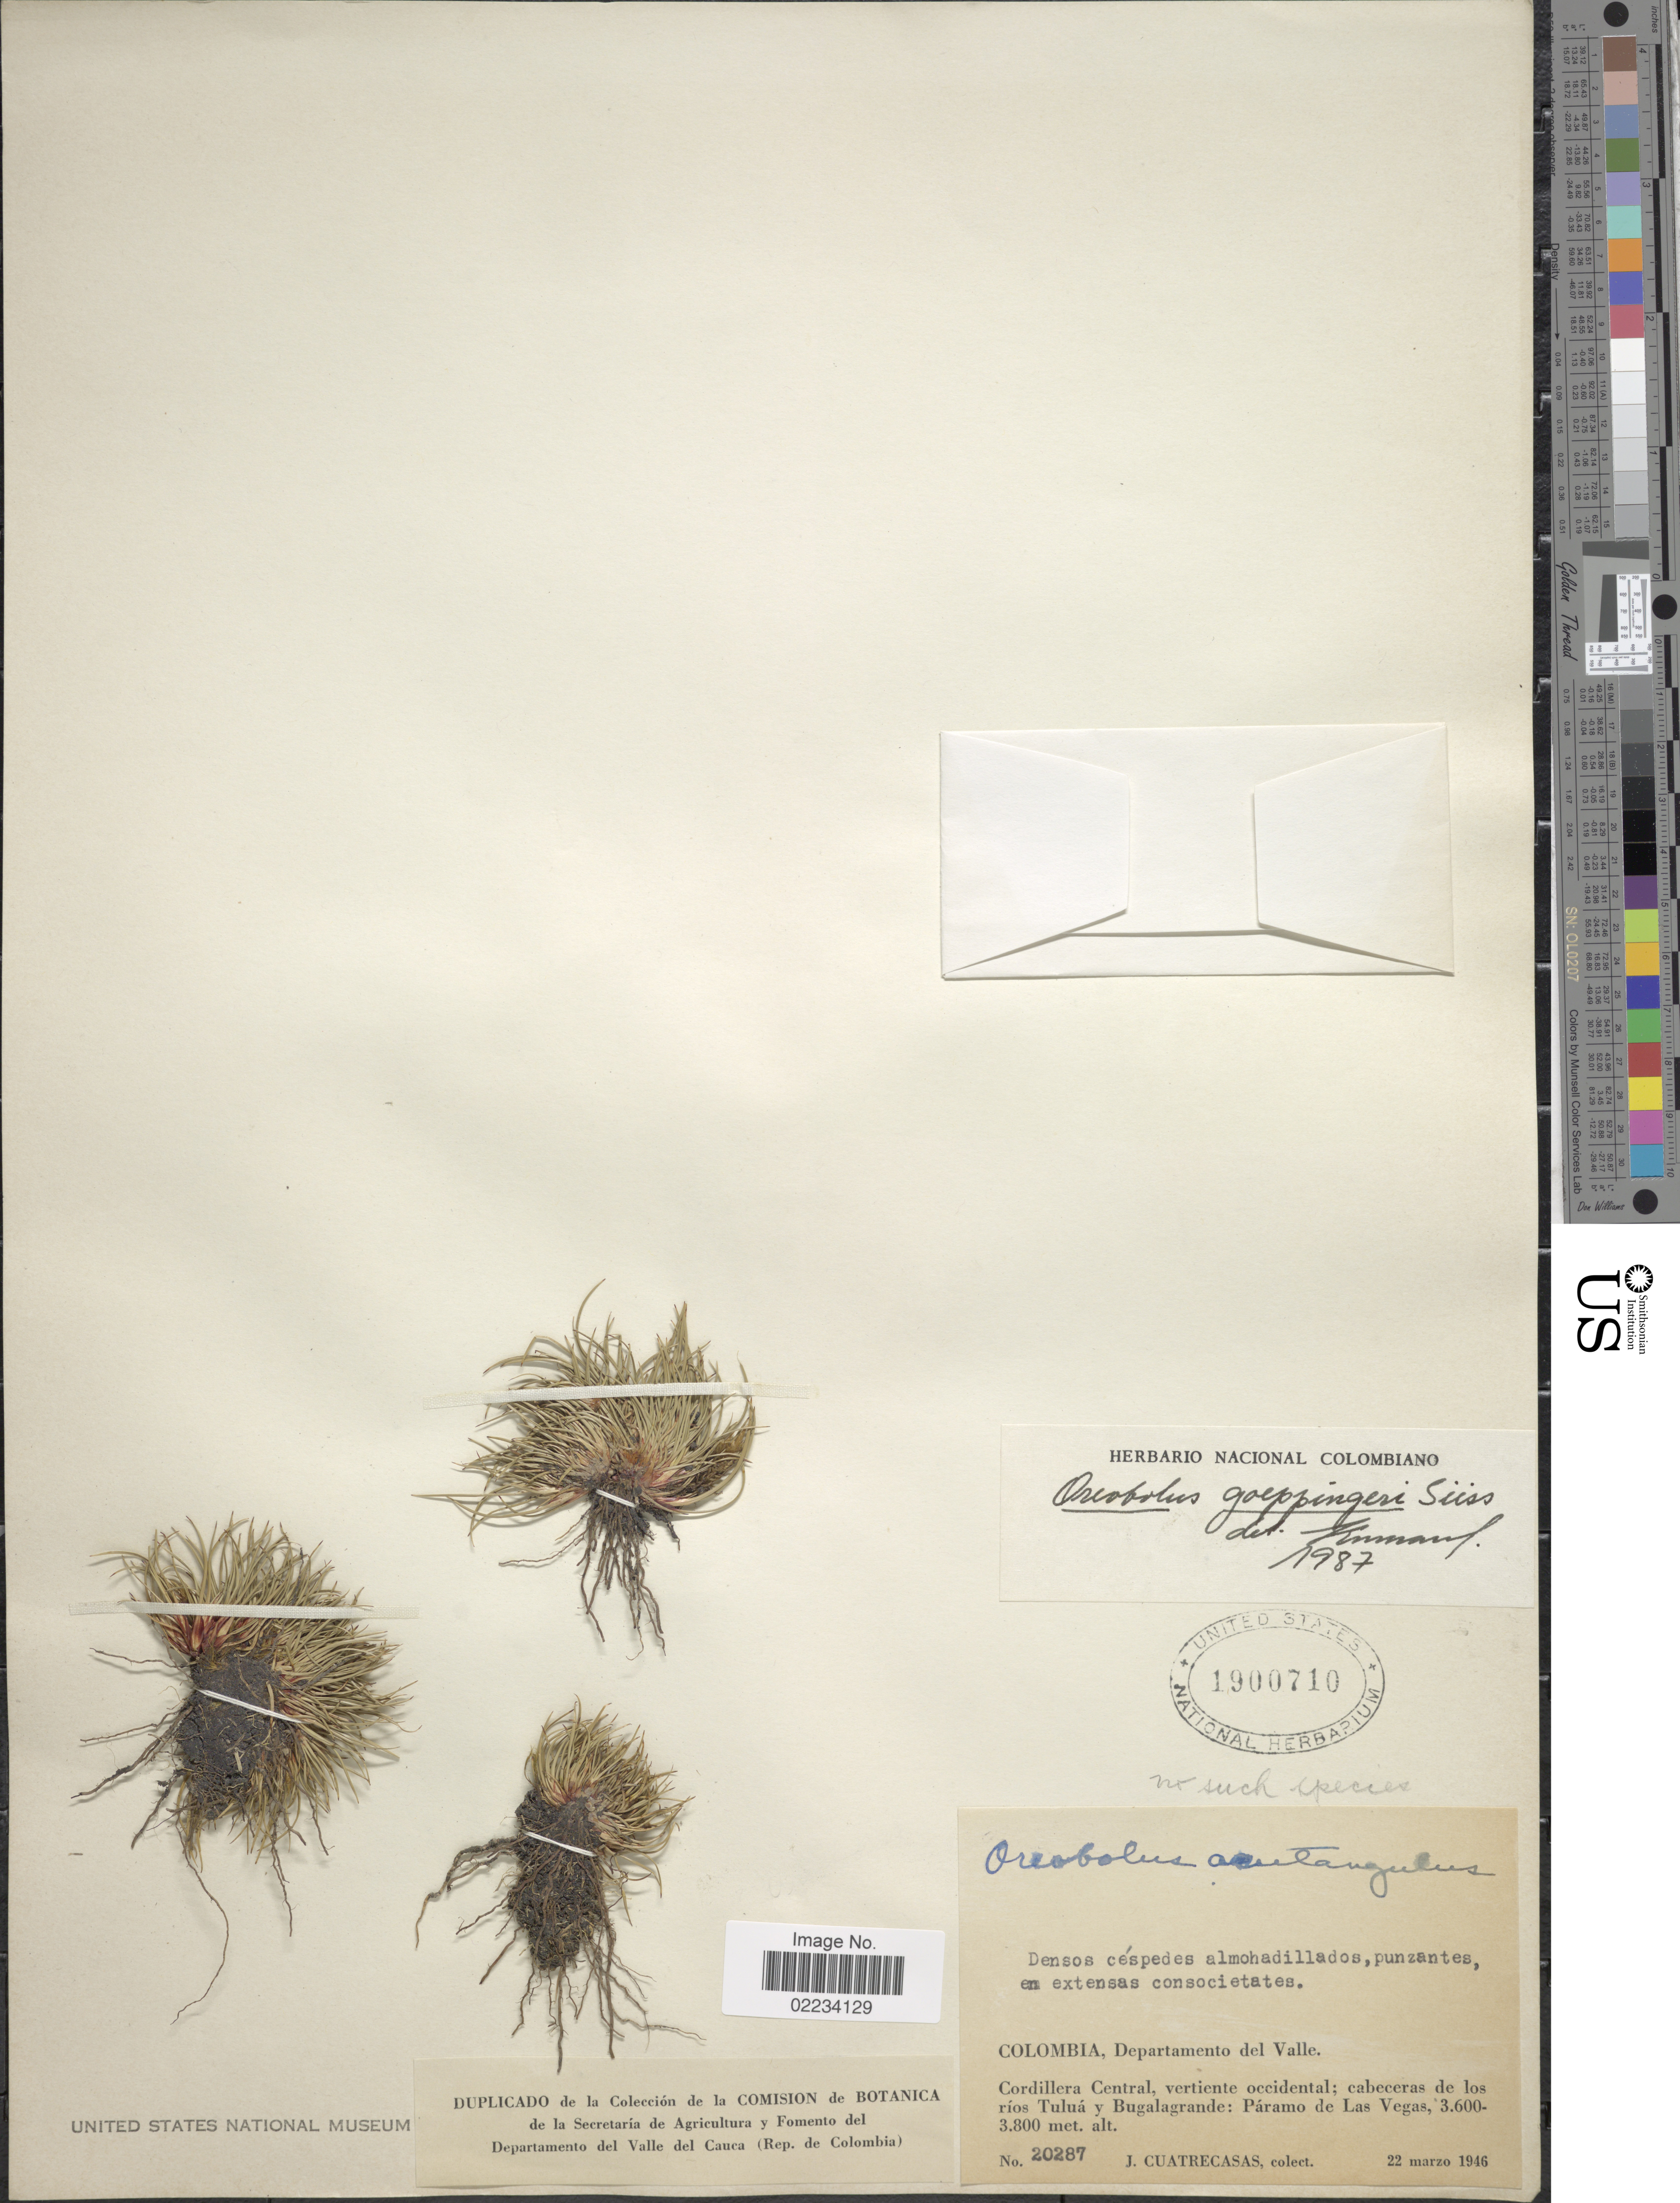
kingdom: Plantae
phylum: Tracheophyta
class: Liliopsida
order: Poales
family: Cyperaceae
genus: Oreobolus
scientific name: Oreobolus goeppingeri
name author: Suess.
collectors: J. Cuatrecasas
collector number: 20287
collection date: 1946-03-22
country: Colombia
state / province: Valle del Cauca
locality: Departamento del Valle, Cordillera Central, vertiente occidental; cabeceras de los ríos Tuluá y Bugalagrande: Páramo de Las Vegas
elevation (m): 3600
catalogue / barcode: US 1900710